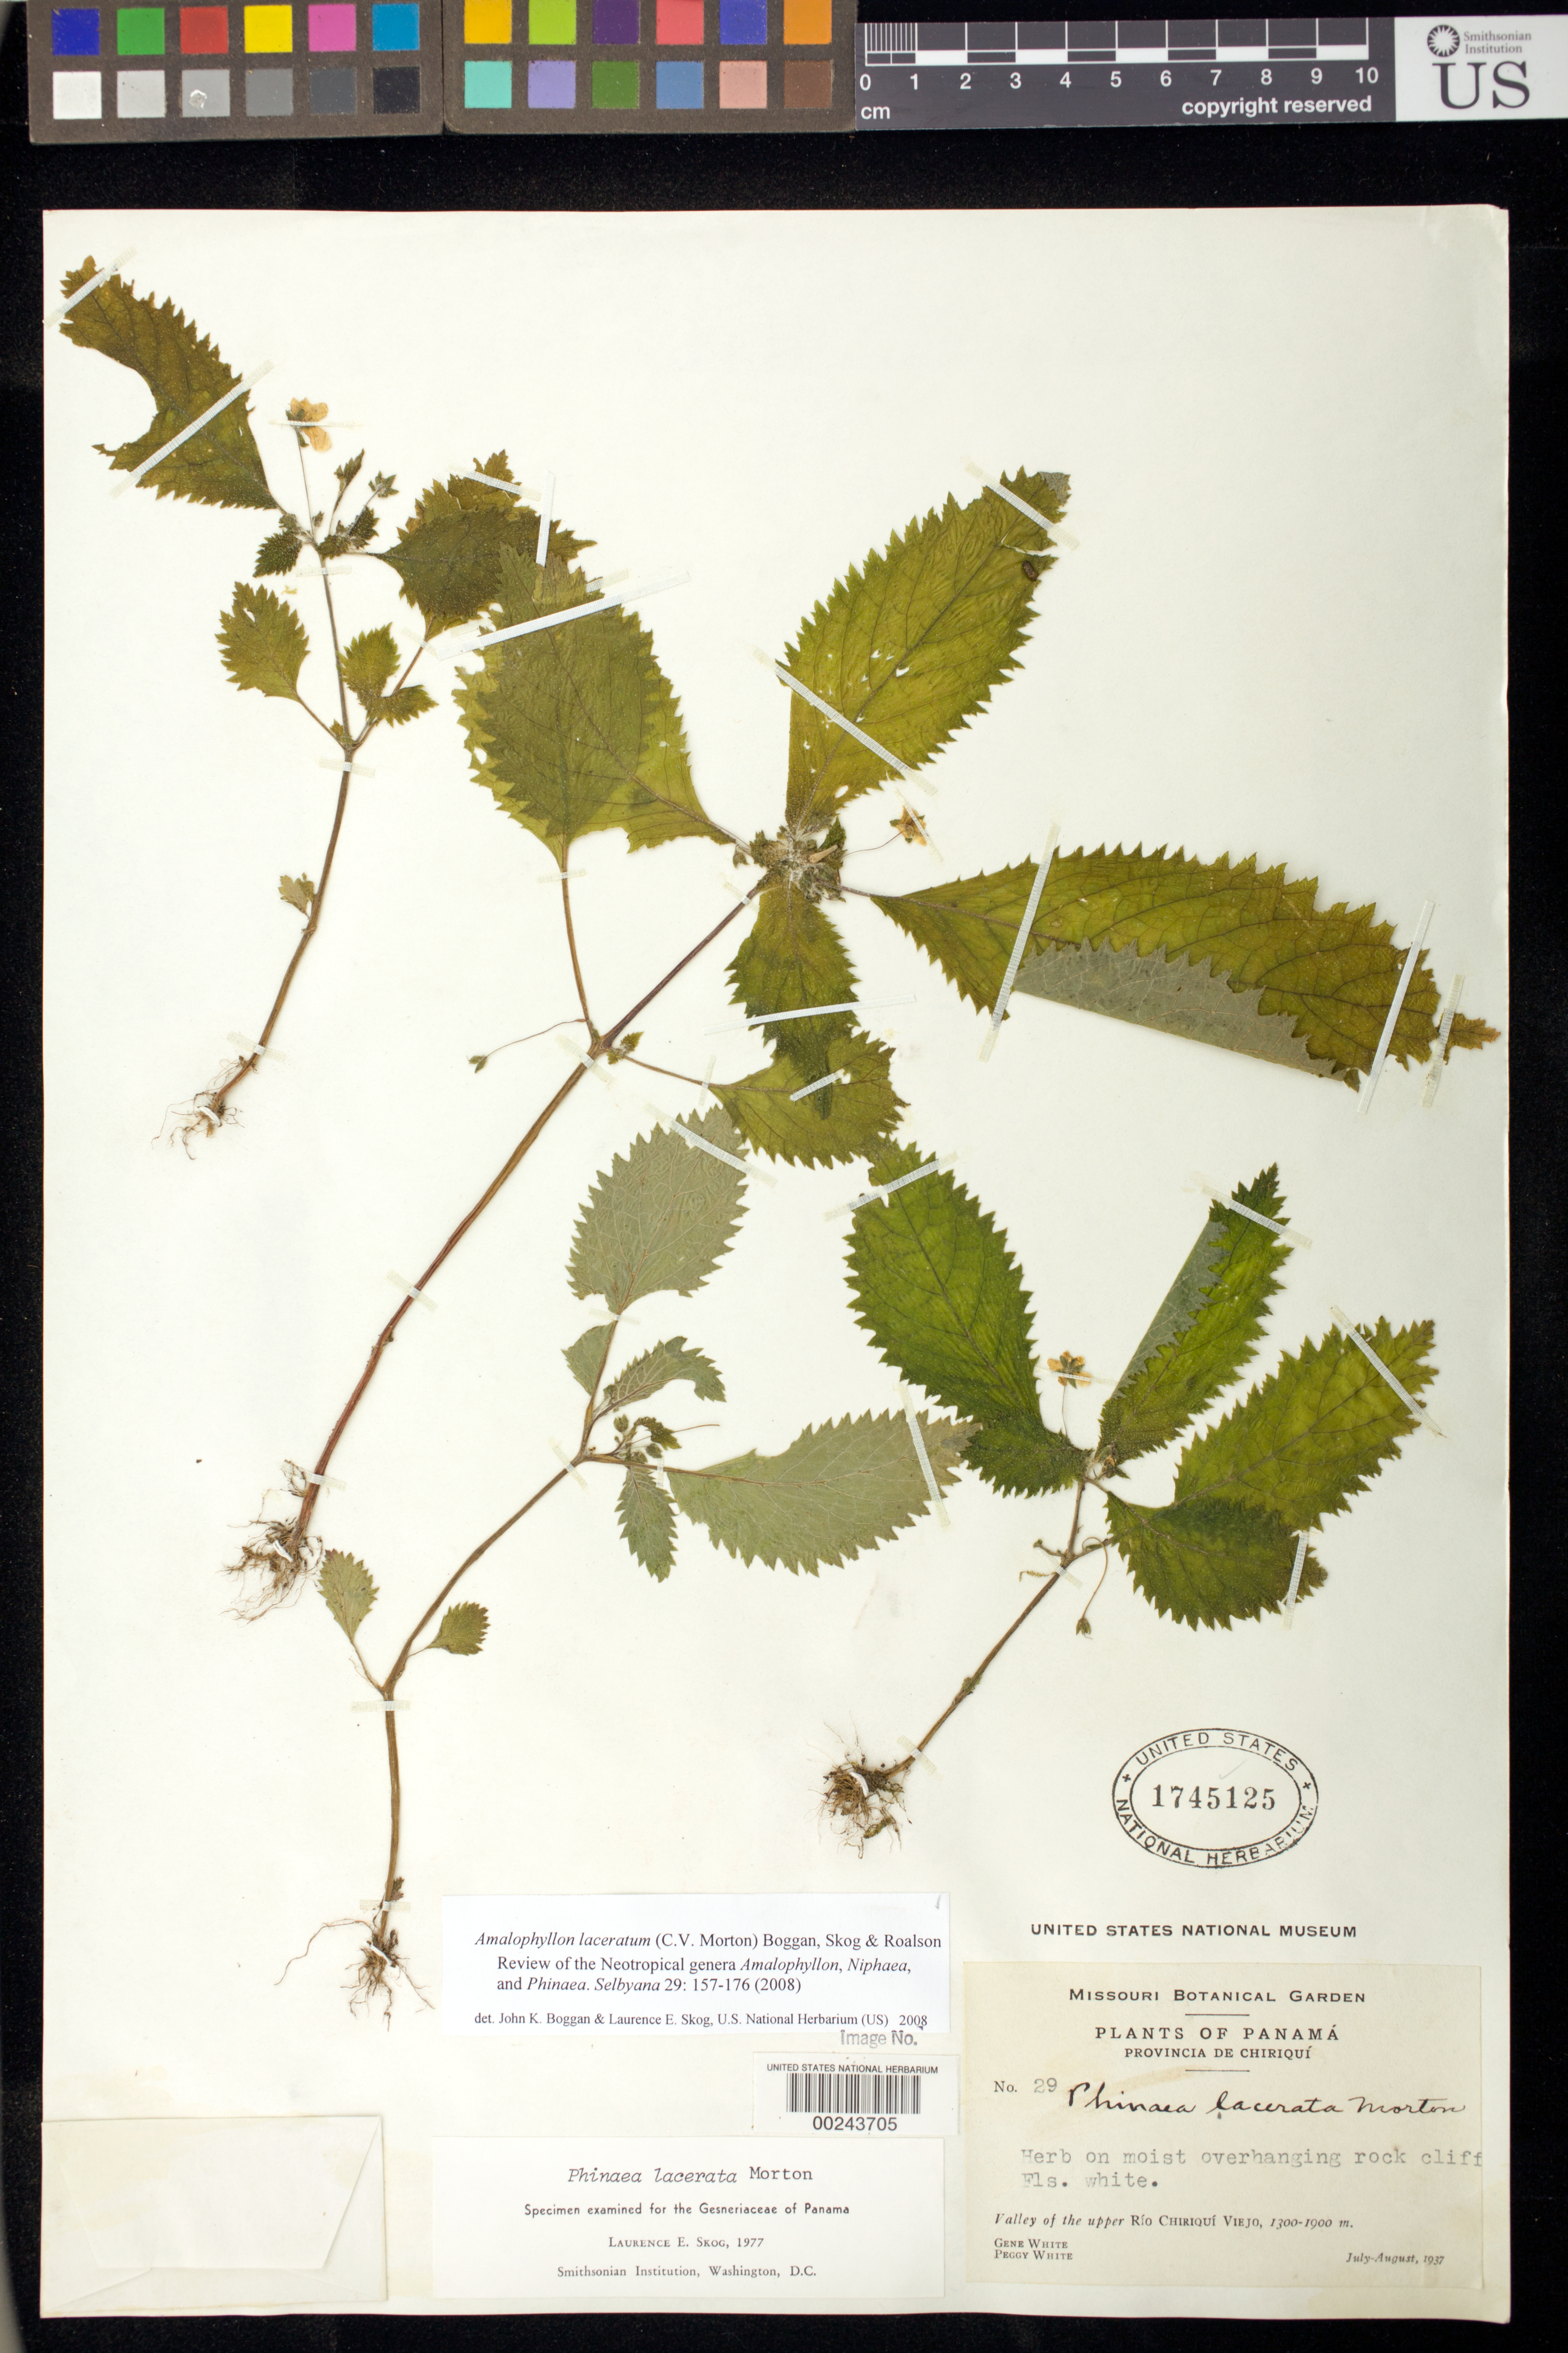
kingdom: Plantae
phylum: Tracheophyta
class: Magnoliopsida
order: Lamiales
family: Gesneriaceae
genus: Amalophyllon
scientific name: Amalophyllon laceratum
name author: (C.V. Morton) Boggan et al.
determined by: Boggan, J. K.; Skog, L. E.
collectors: G. White & P. White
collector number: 29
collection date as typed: Jul-Aug 1937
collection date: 1937-07/1937-08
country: Panama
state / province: Chiriquí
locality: Valley of the upper Río Chiriquí Viejo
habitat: On moist overhanging rock cliff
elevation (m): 1300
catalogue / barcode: US 1745125